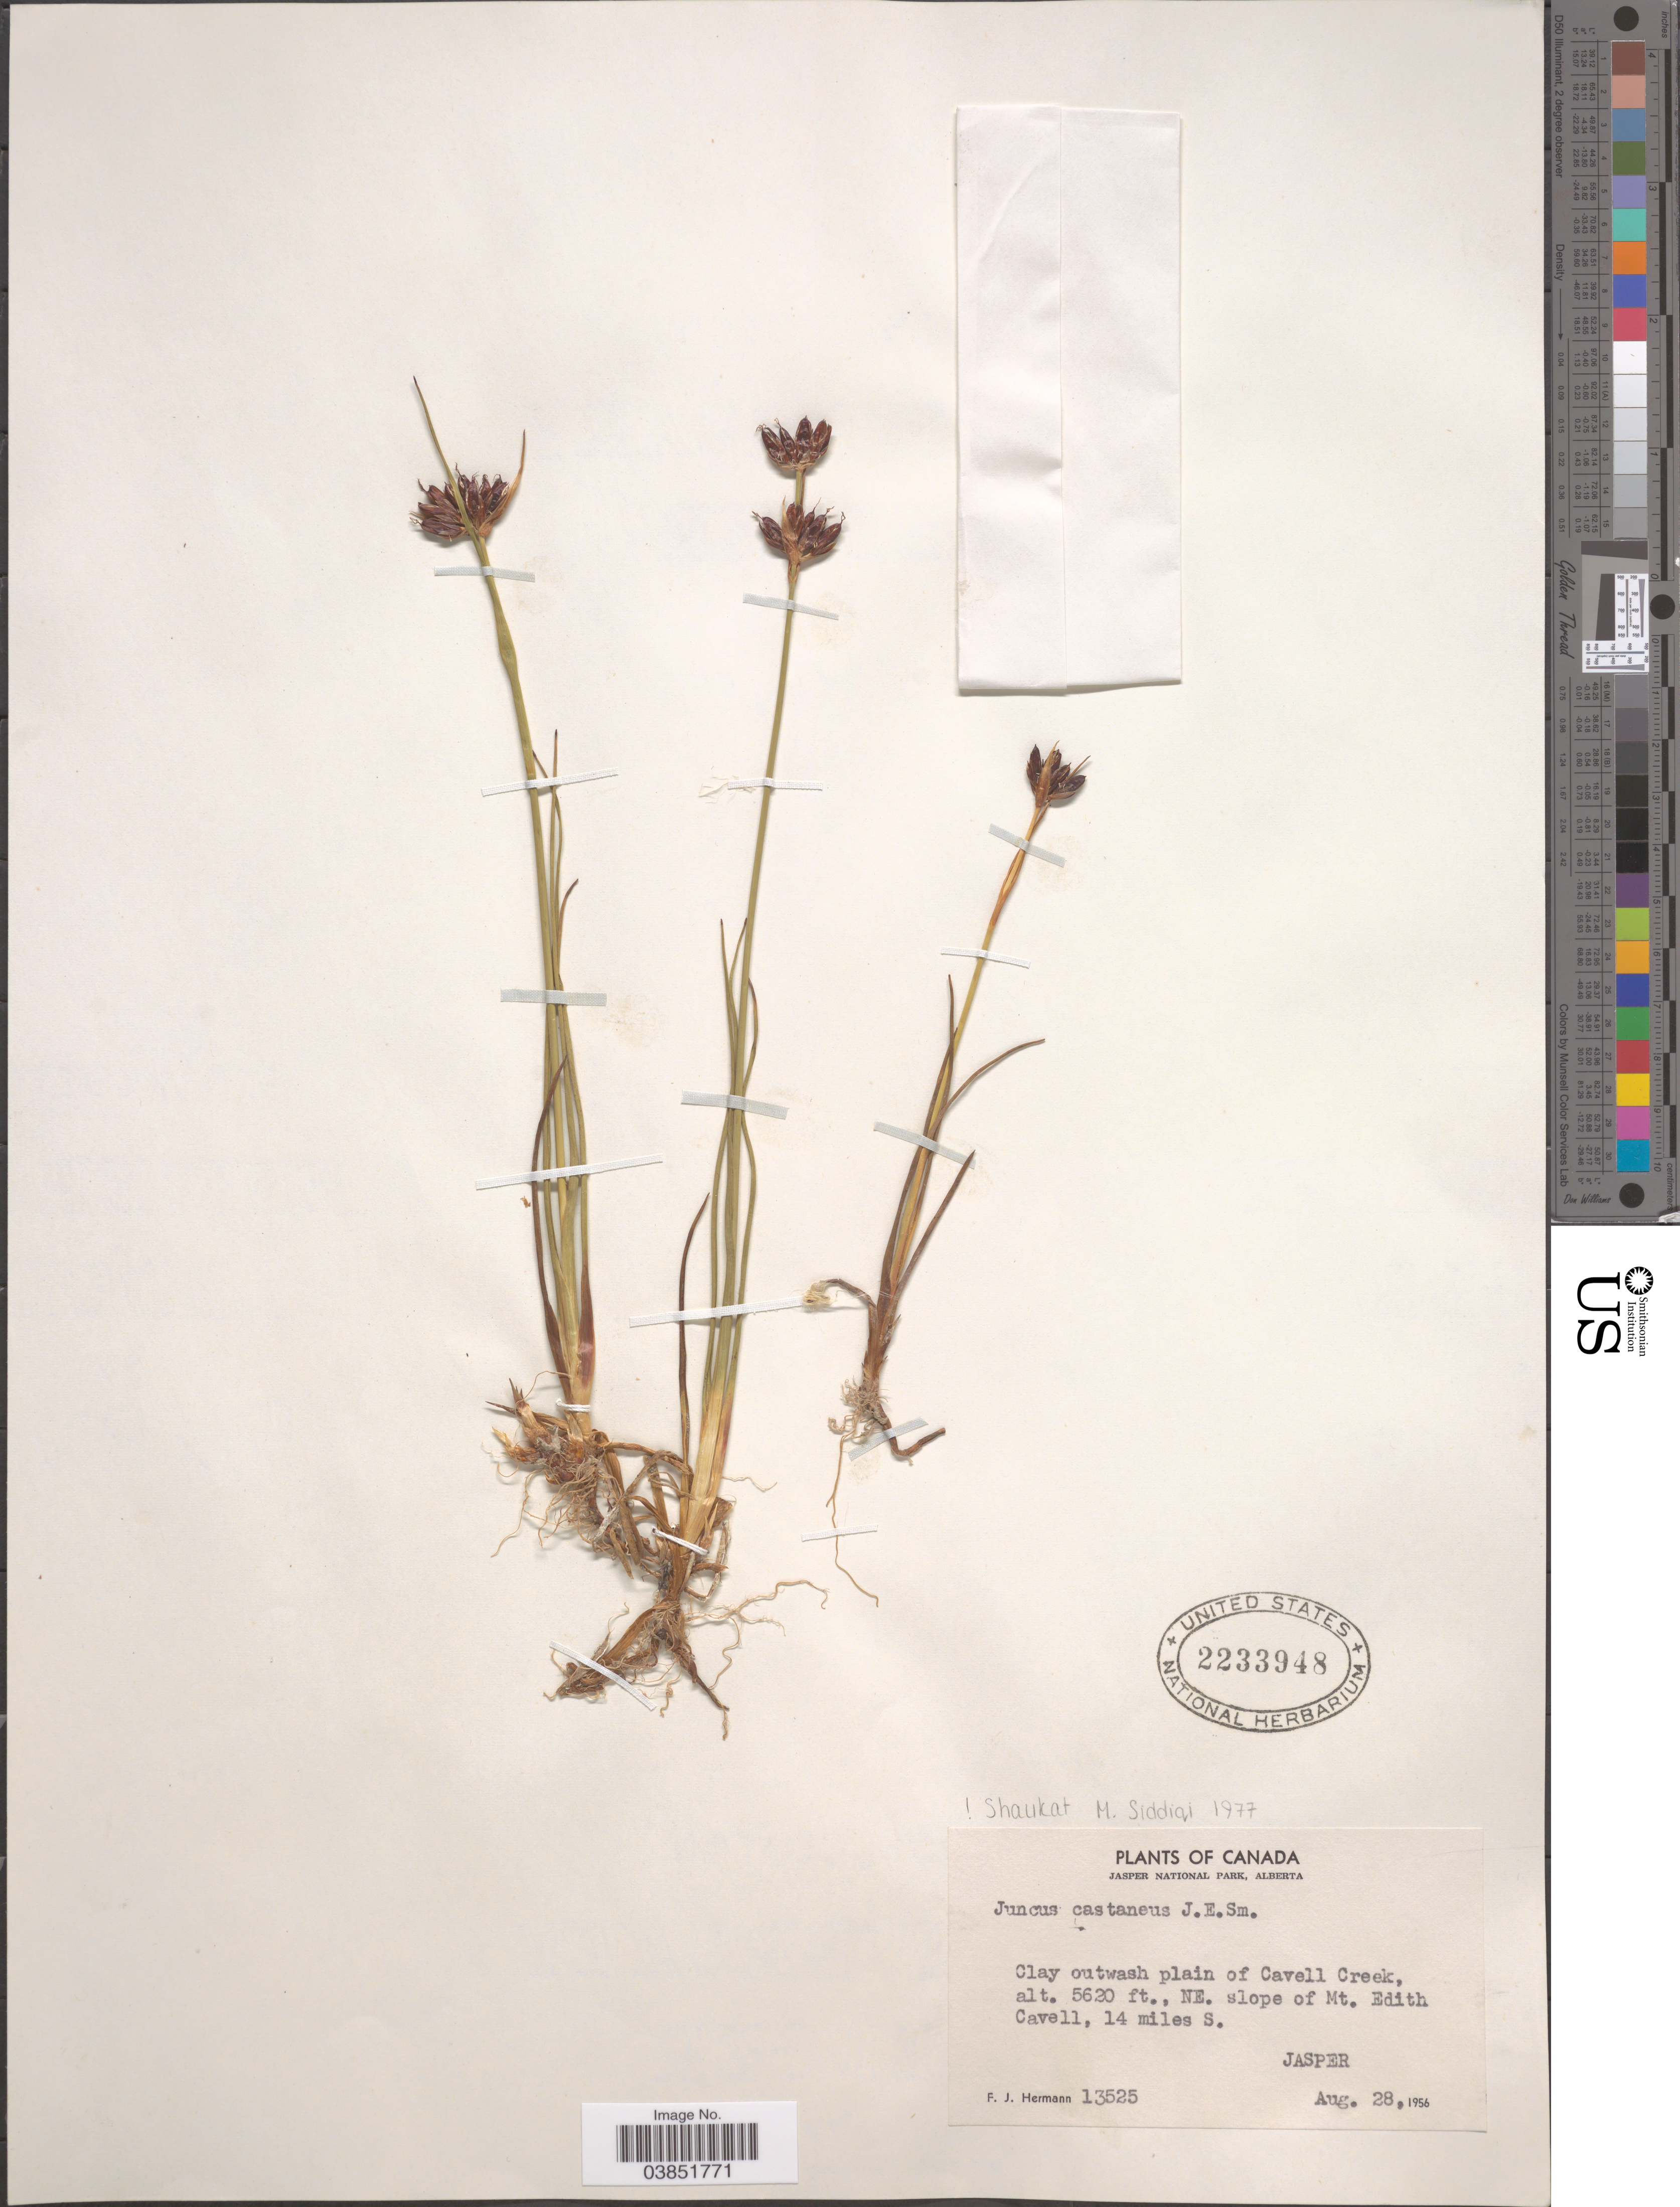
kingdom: Plantae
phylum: Tracheophyta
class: Liliopsida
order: Poales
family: Juncaceae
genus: Juncus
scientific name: Juncus castaneus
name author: Sm.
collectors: F. J. Hermann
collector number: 13525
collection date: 1956-08-28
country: Canada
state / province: Alberta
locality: Jasper National Park. Clay outwash plain of Cavell Creek, NE. slope of Mt. Edith Cavell, 14 miles S. Jasper.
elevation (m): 1713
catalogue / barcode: US 2233948